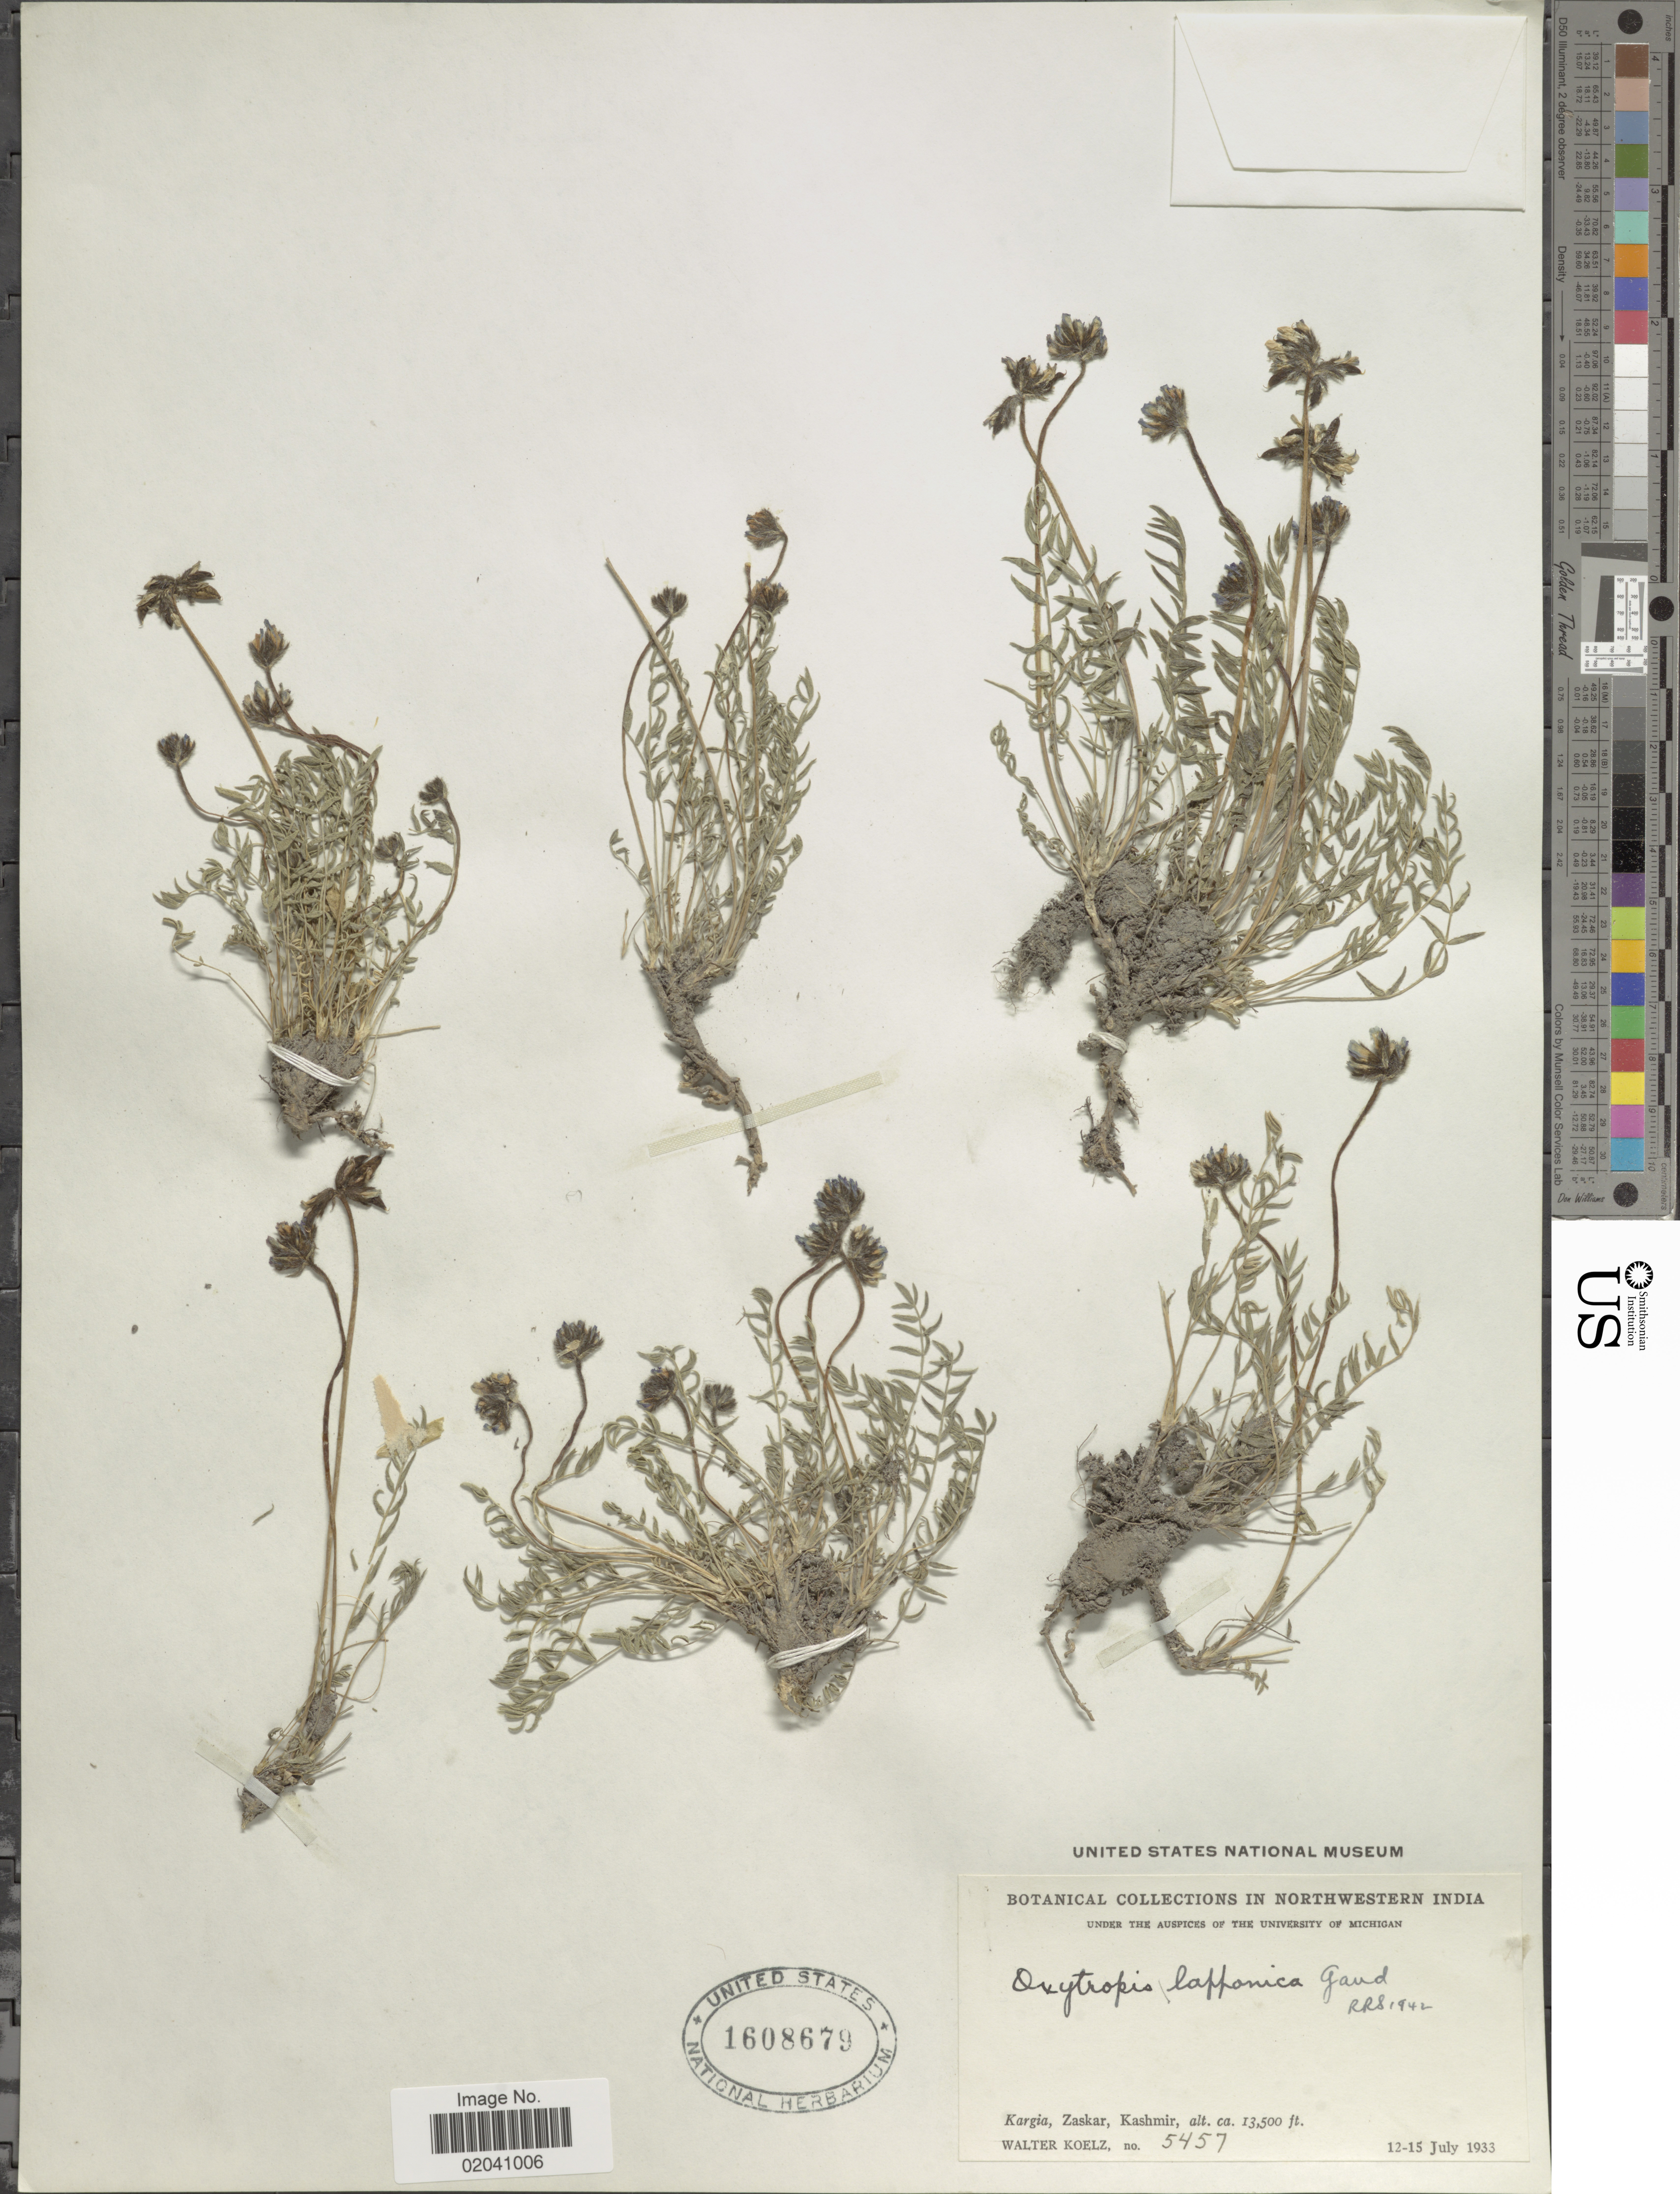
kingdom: Plantae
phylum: Tracheophyta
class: Magnoliopsida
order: Fabales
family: Fabaceae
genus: Oxytropis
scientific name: Oxytropis lapponica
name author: (Wahlenb.) Gay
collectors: W. N. Koelz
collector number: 5457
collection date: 1933-07-12/1933-07-15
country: India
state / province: Jammu and Kashmir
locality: Northwestern India, Kargia, Zaskar, Kashmir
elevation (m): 4115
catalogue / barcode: US 1608679